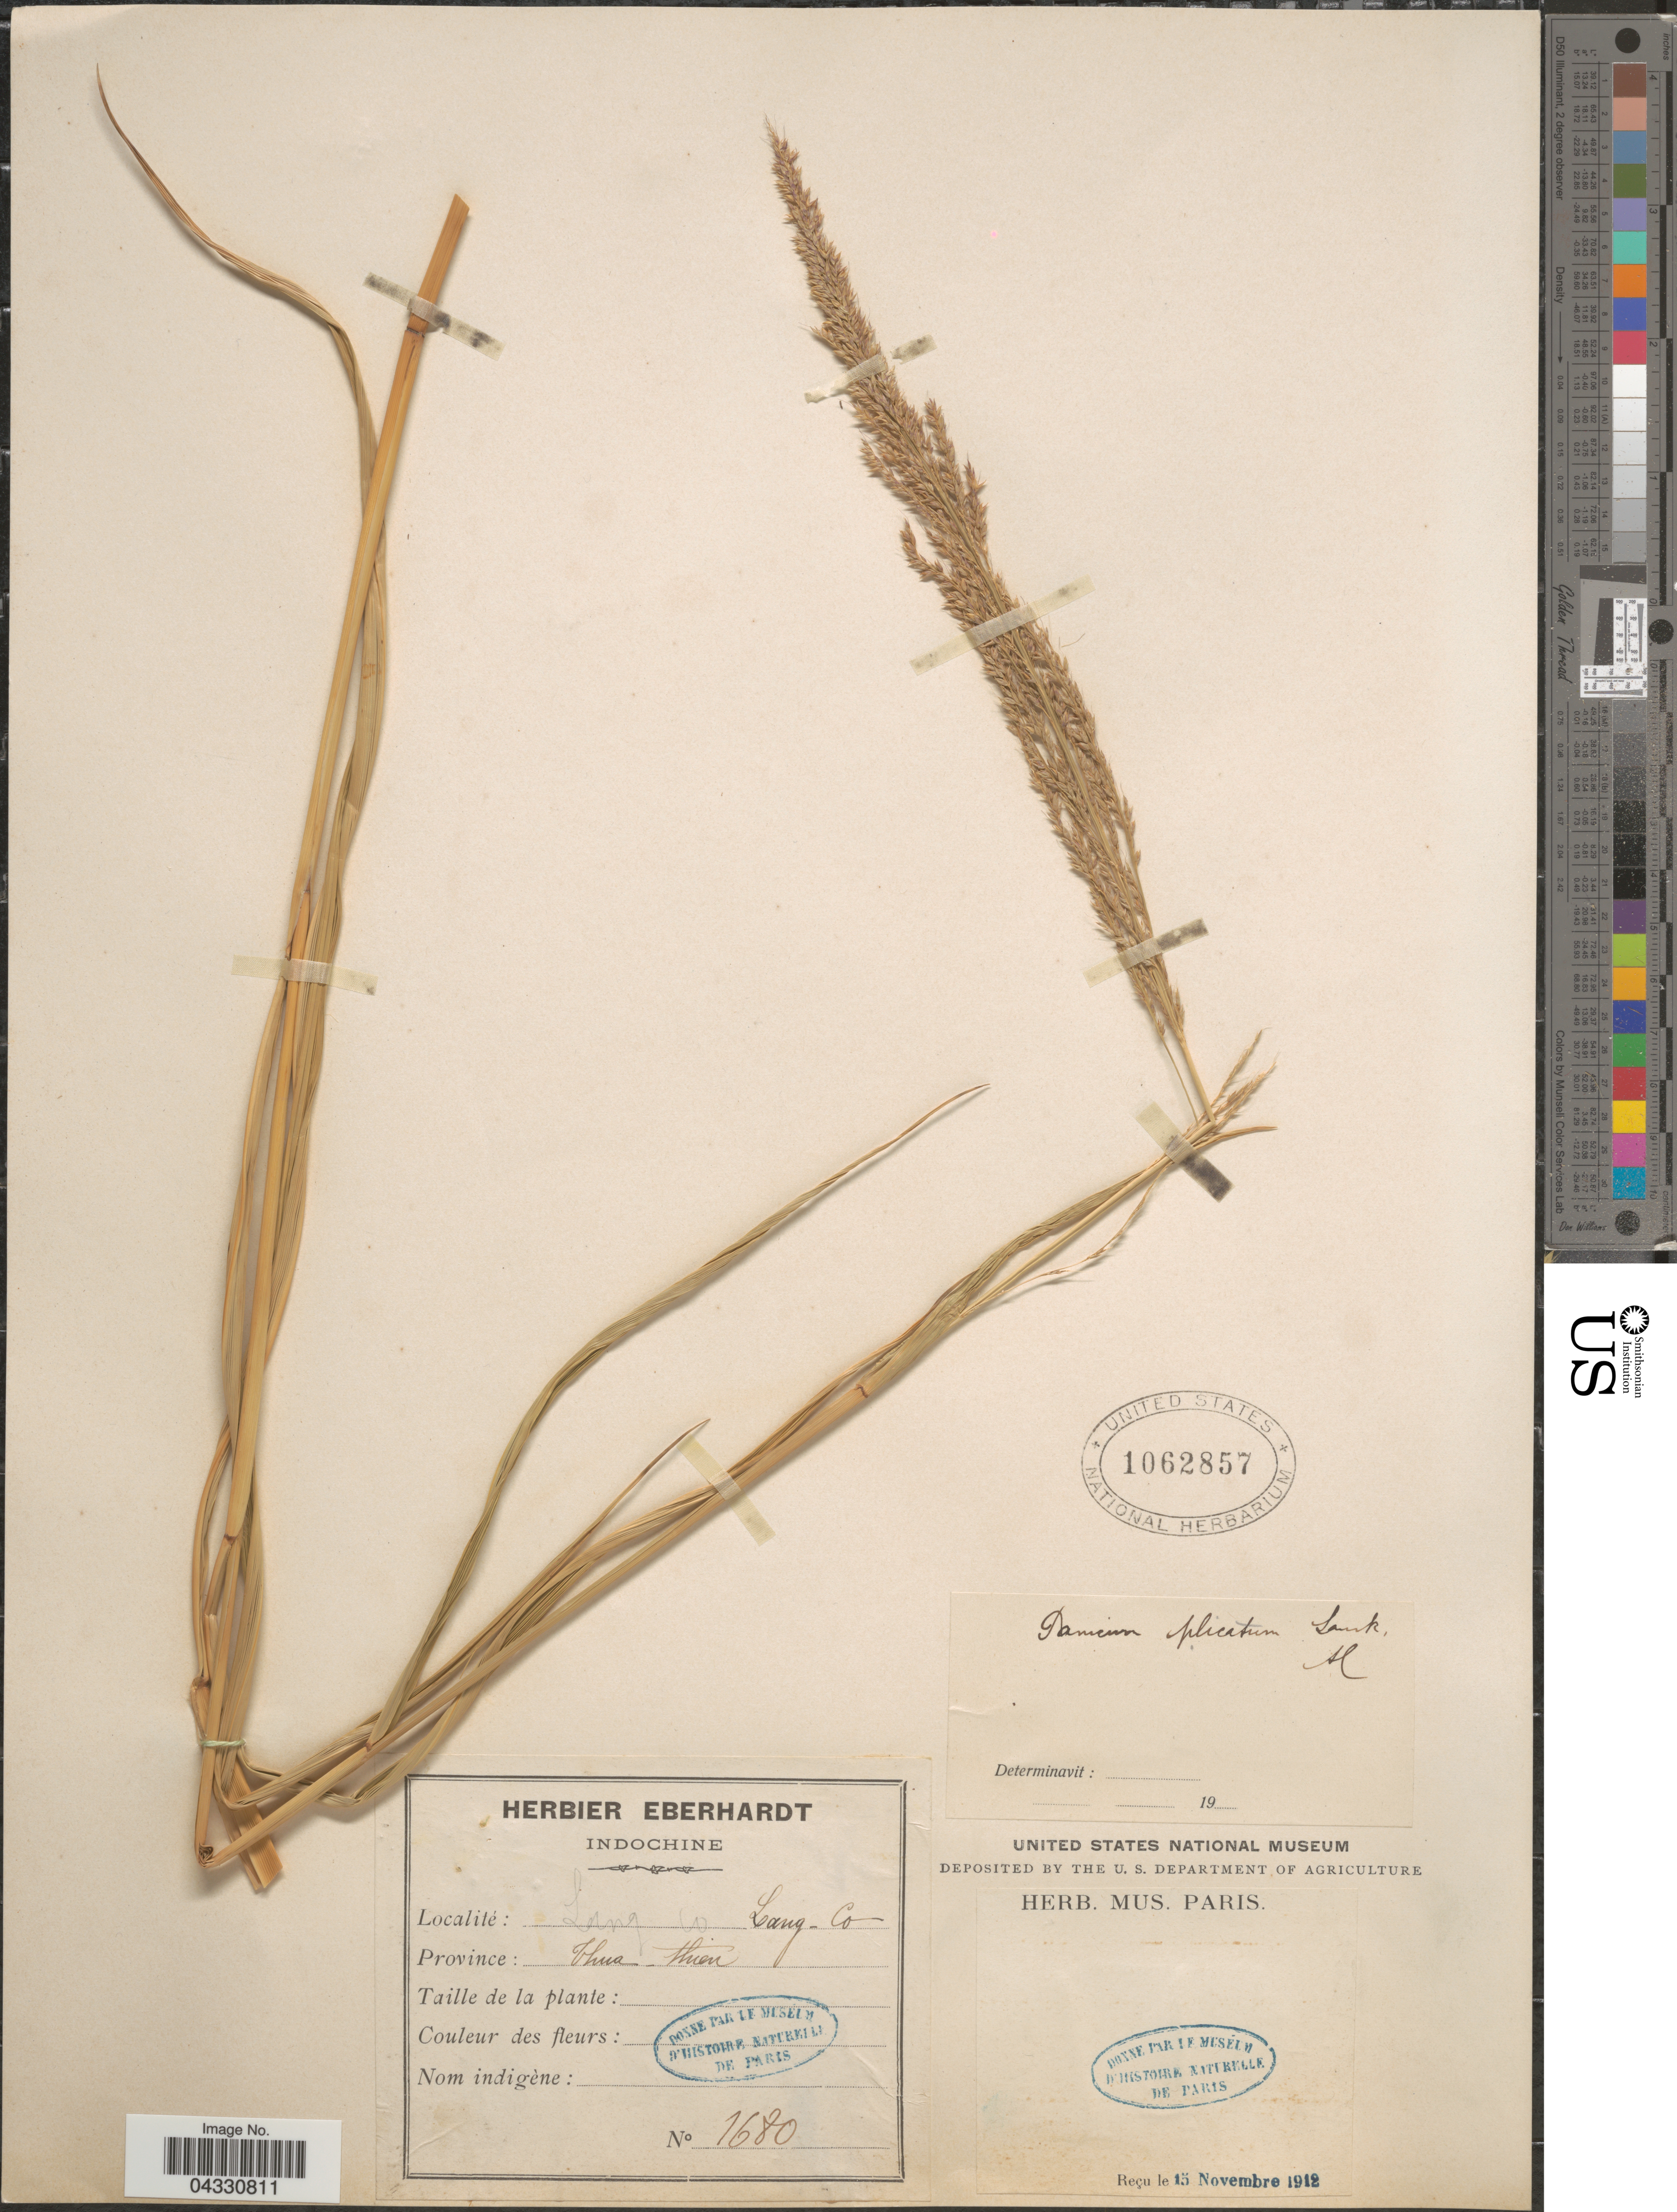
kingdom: Plantae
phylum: Tracheophyta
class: Liliopsida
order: Poales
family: Poaceae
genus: Setaria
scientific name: Setaria sp.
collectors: ex herb. Eberhardt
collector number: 1680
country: Vietnam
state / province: Thua Thien-Hue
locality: Lang Co. Province: Thua thien.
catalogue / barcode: US 1062857